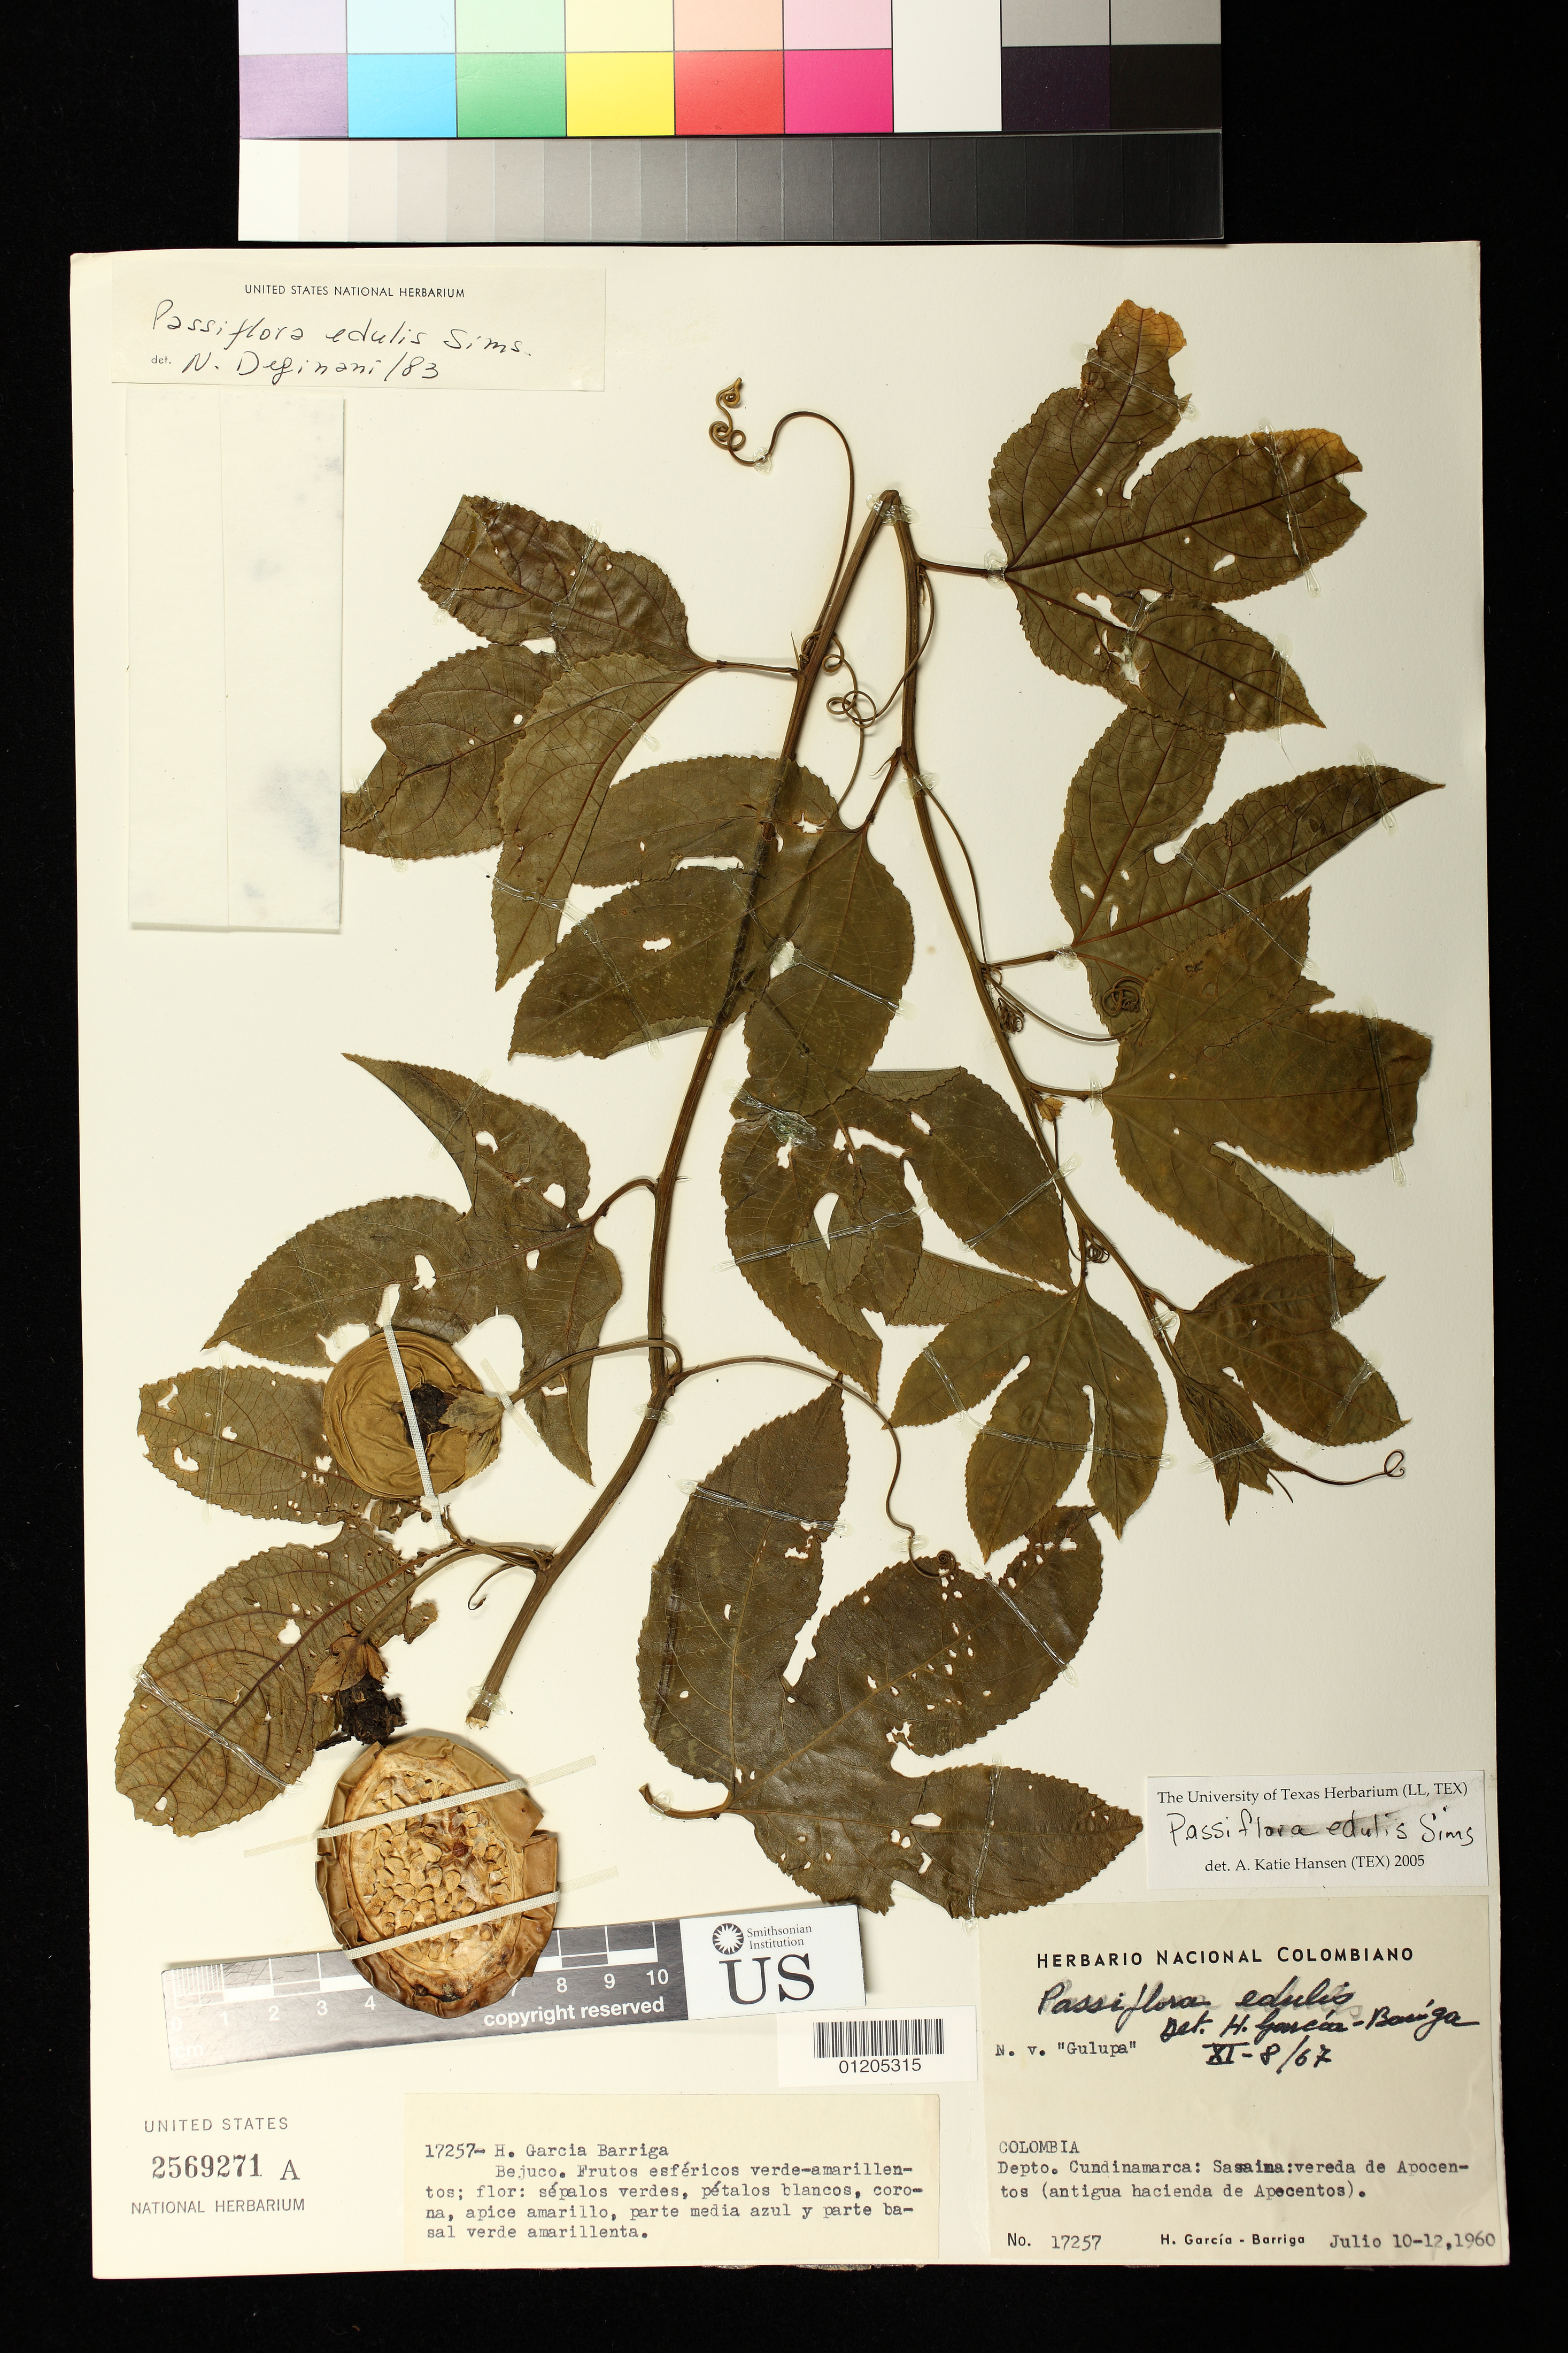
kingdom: Plantae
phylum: Tracheophyta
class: Magnoliopsida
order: Malpighiales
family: Passifloraceae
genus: Passiflora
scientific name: Passiflora edulis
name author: Sims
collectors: H. García Barriga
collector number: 17257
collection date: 1960-07-10/1960-07-12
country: Colombia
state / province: Cundinamarca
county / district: Sasaima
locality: vereda de Apocentos (antigua hacienda de Apecentos).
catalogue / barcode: US 2569271